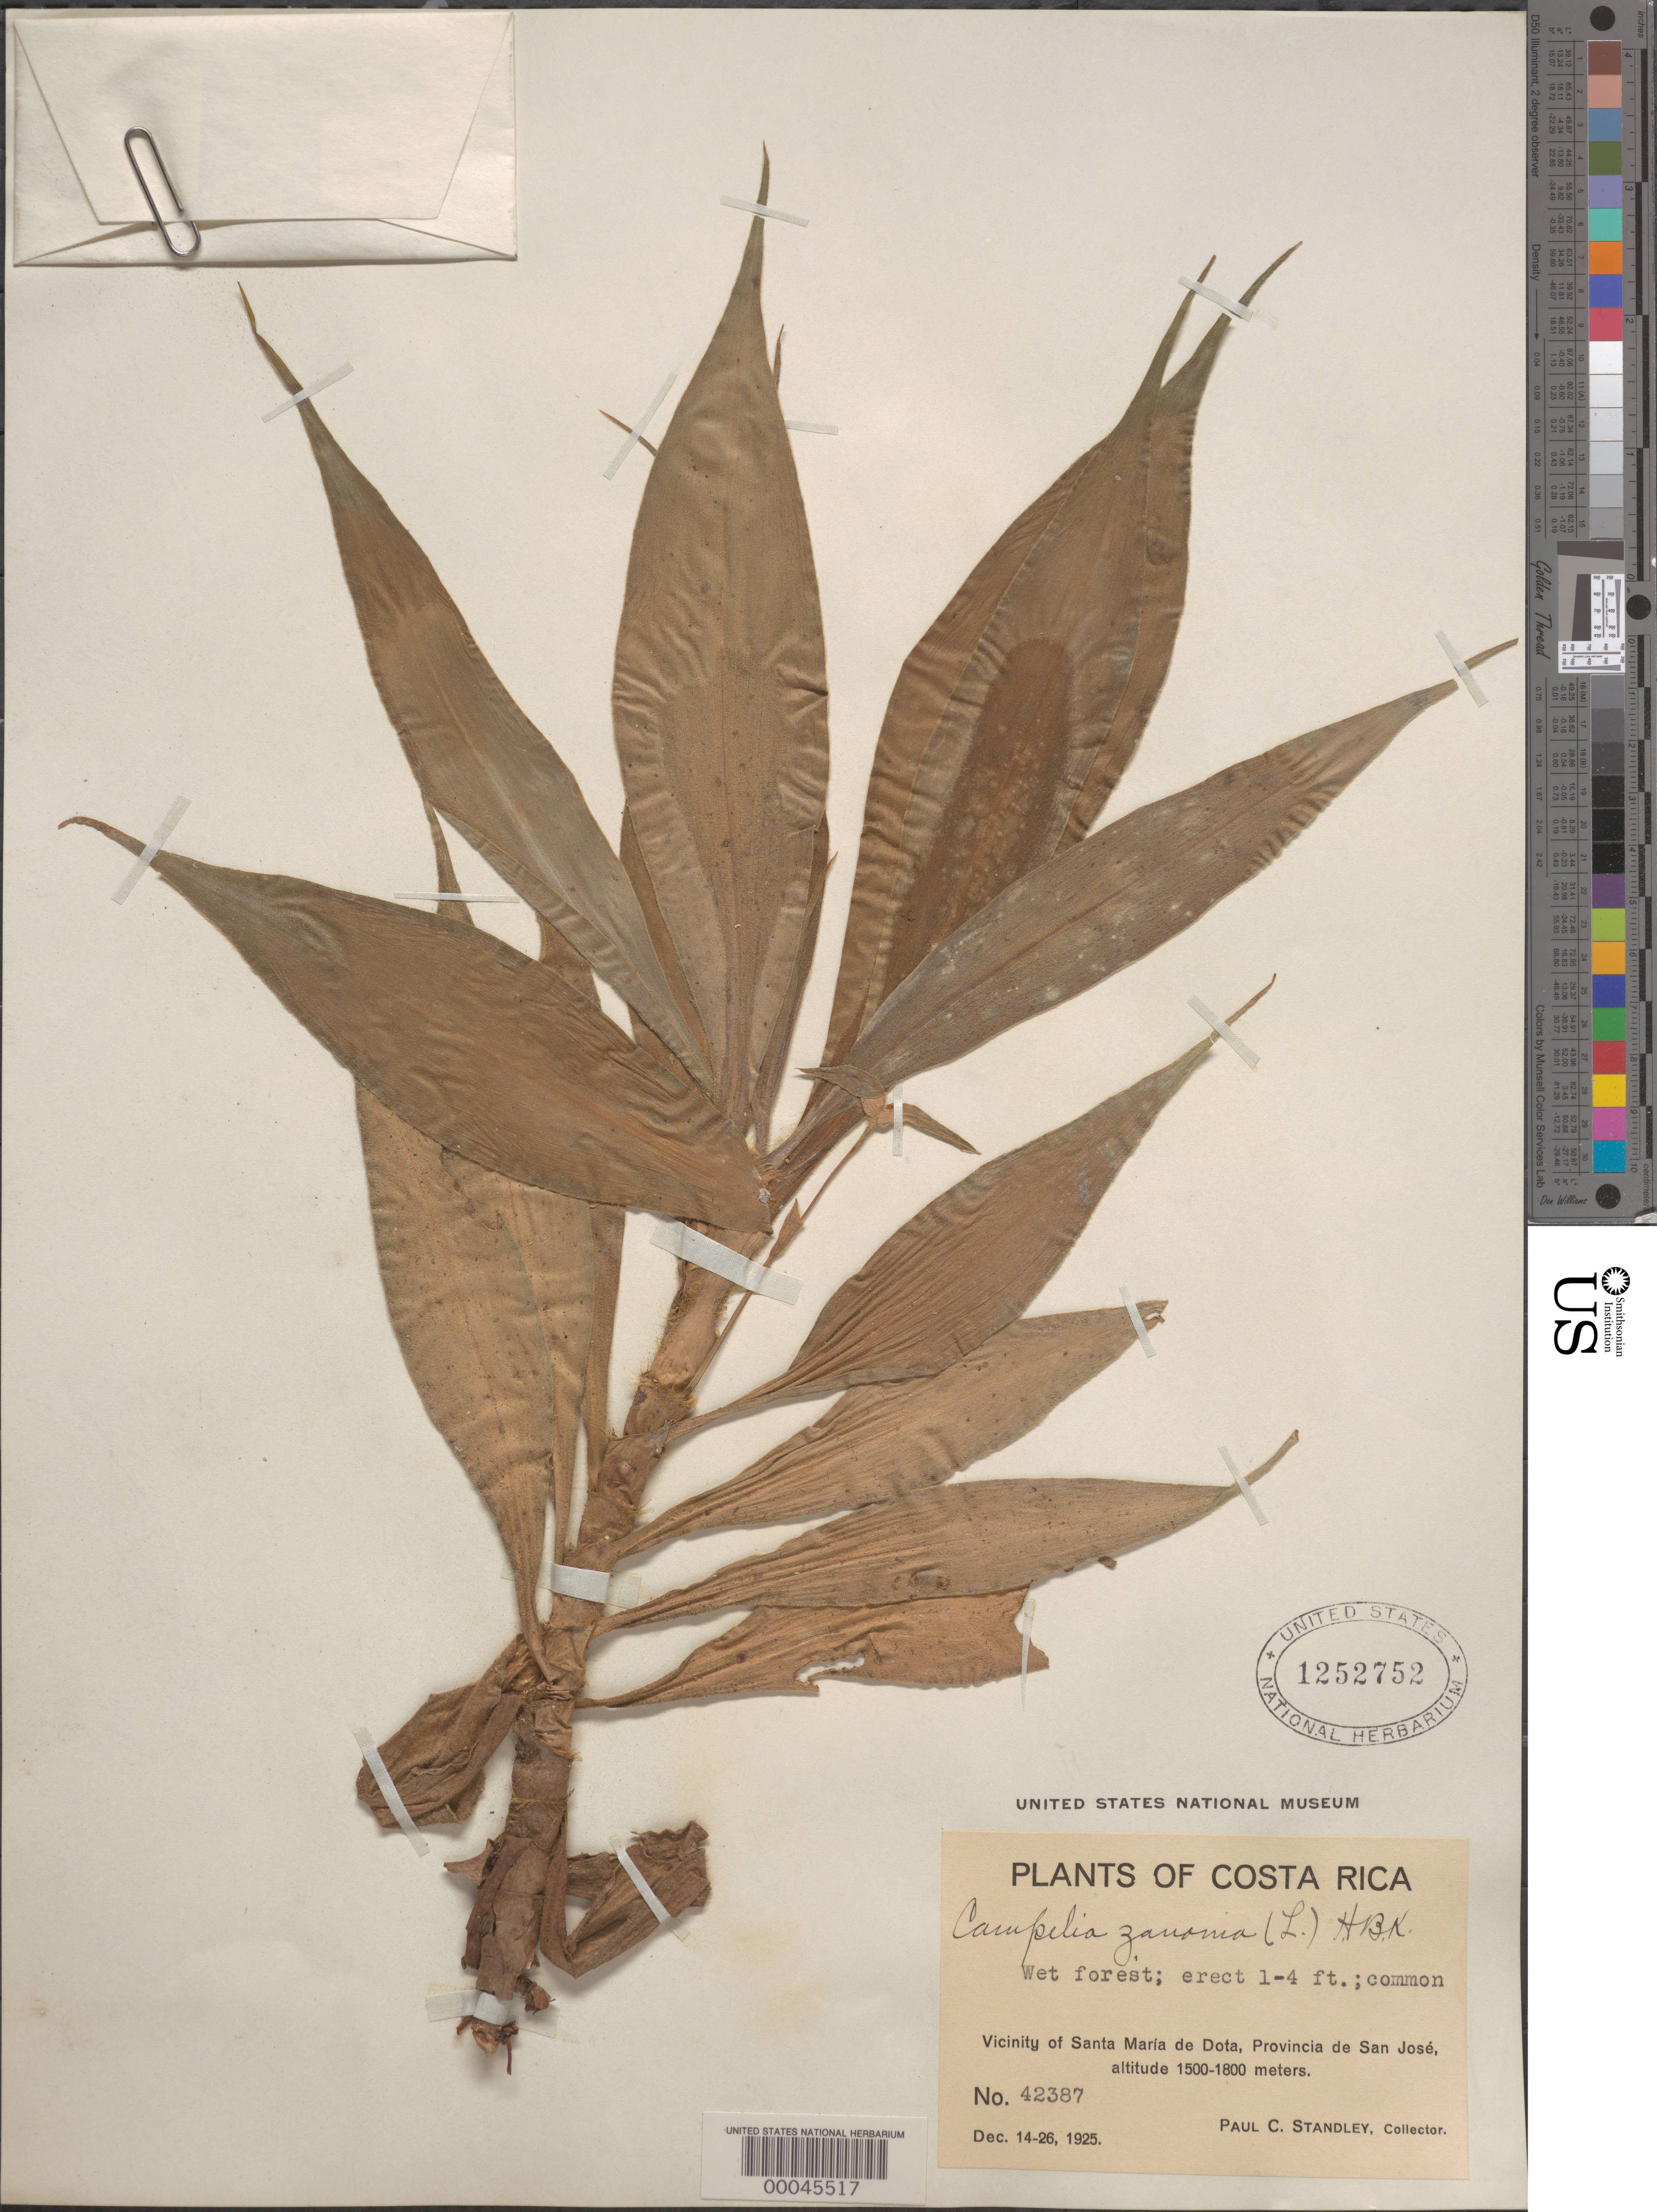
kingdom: Plantae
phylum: Tracheophyta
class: Liliopsida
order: Commelinales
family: Commelinaceae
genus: Tradescantia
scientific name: Tradescantia zanonia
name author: (L.) Sw.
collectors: P. C. Standley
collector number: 42387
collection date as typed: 14 Dec 1925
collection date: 1925-12-14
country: Costa Rica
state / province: San José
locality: Near santa maria de dota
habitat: Moist forest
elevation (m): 1500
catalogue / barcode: US 1252752